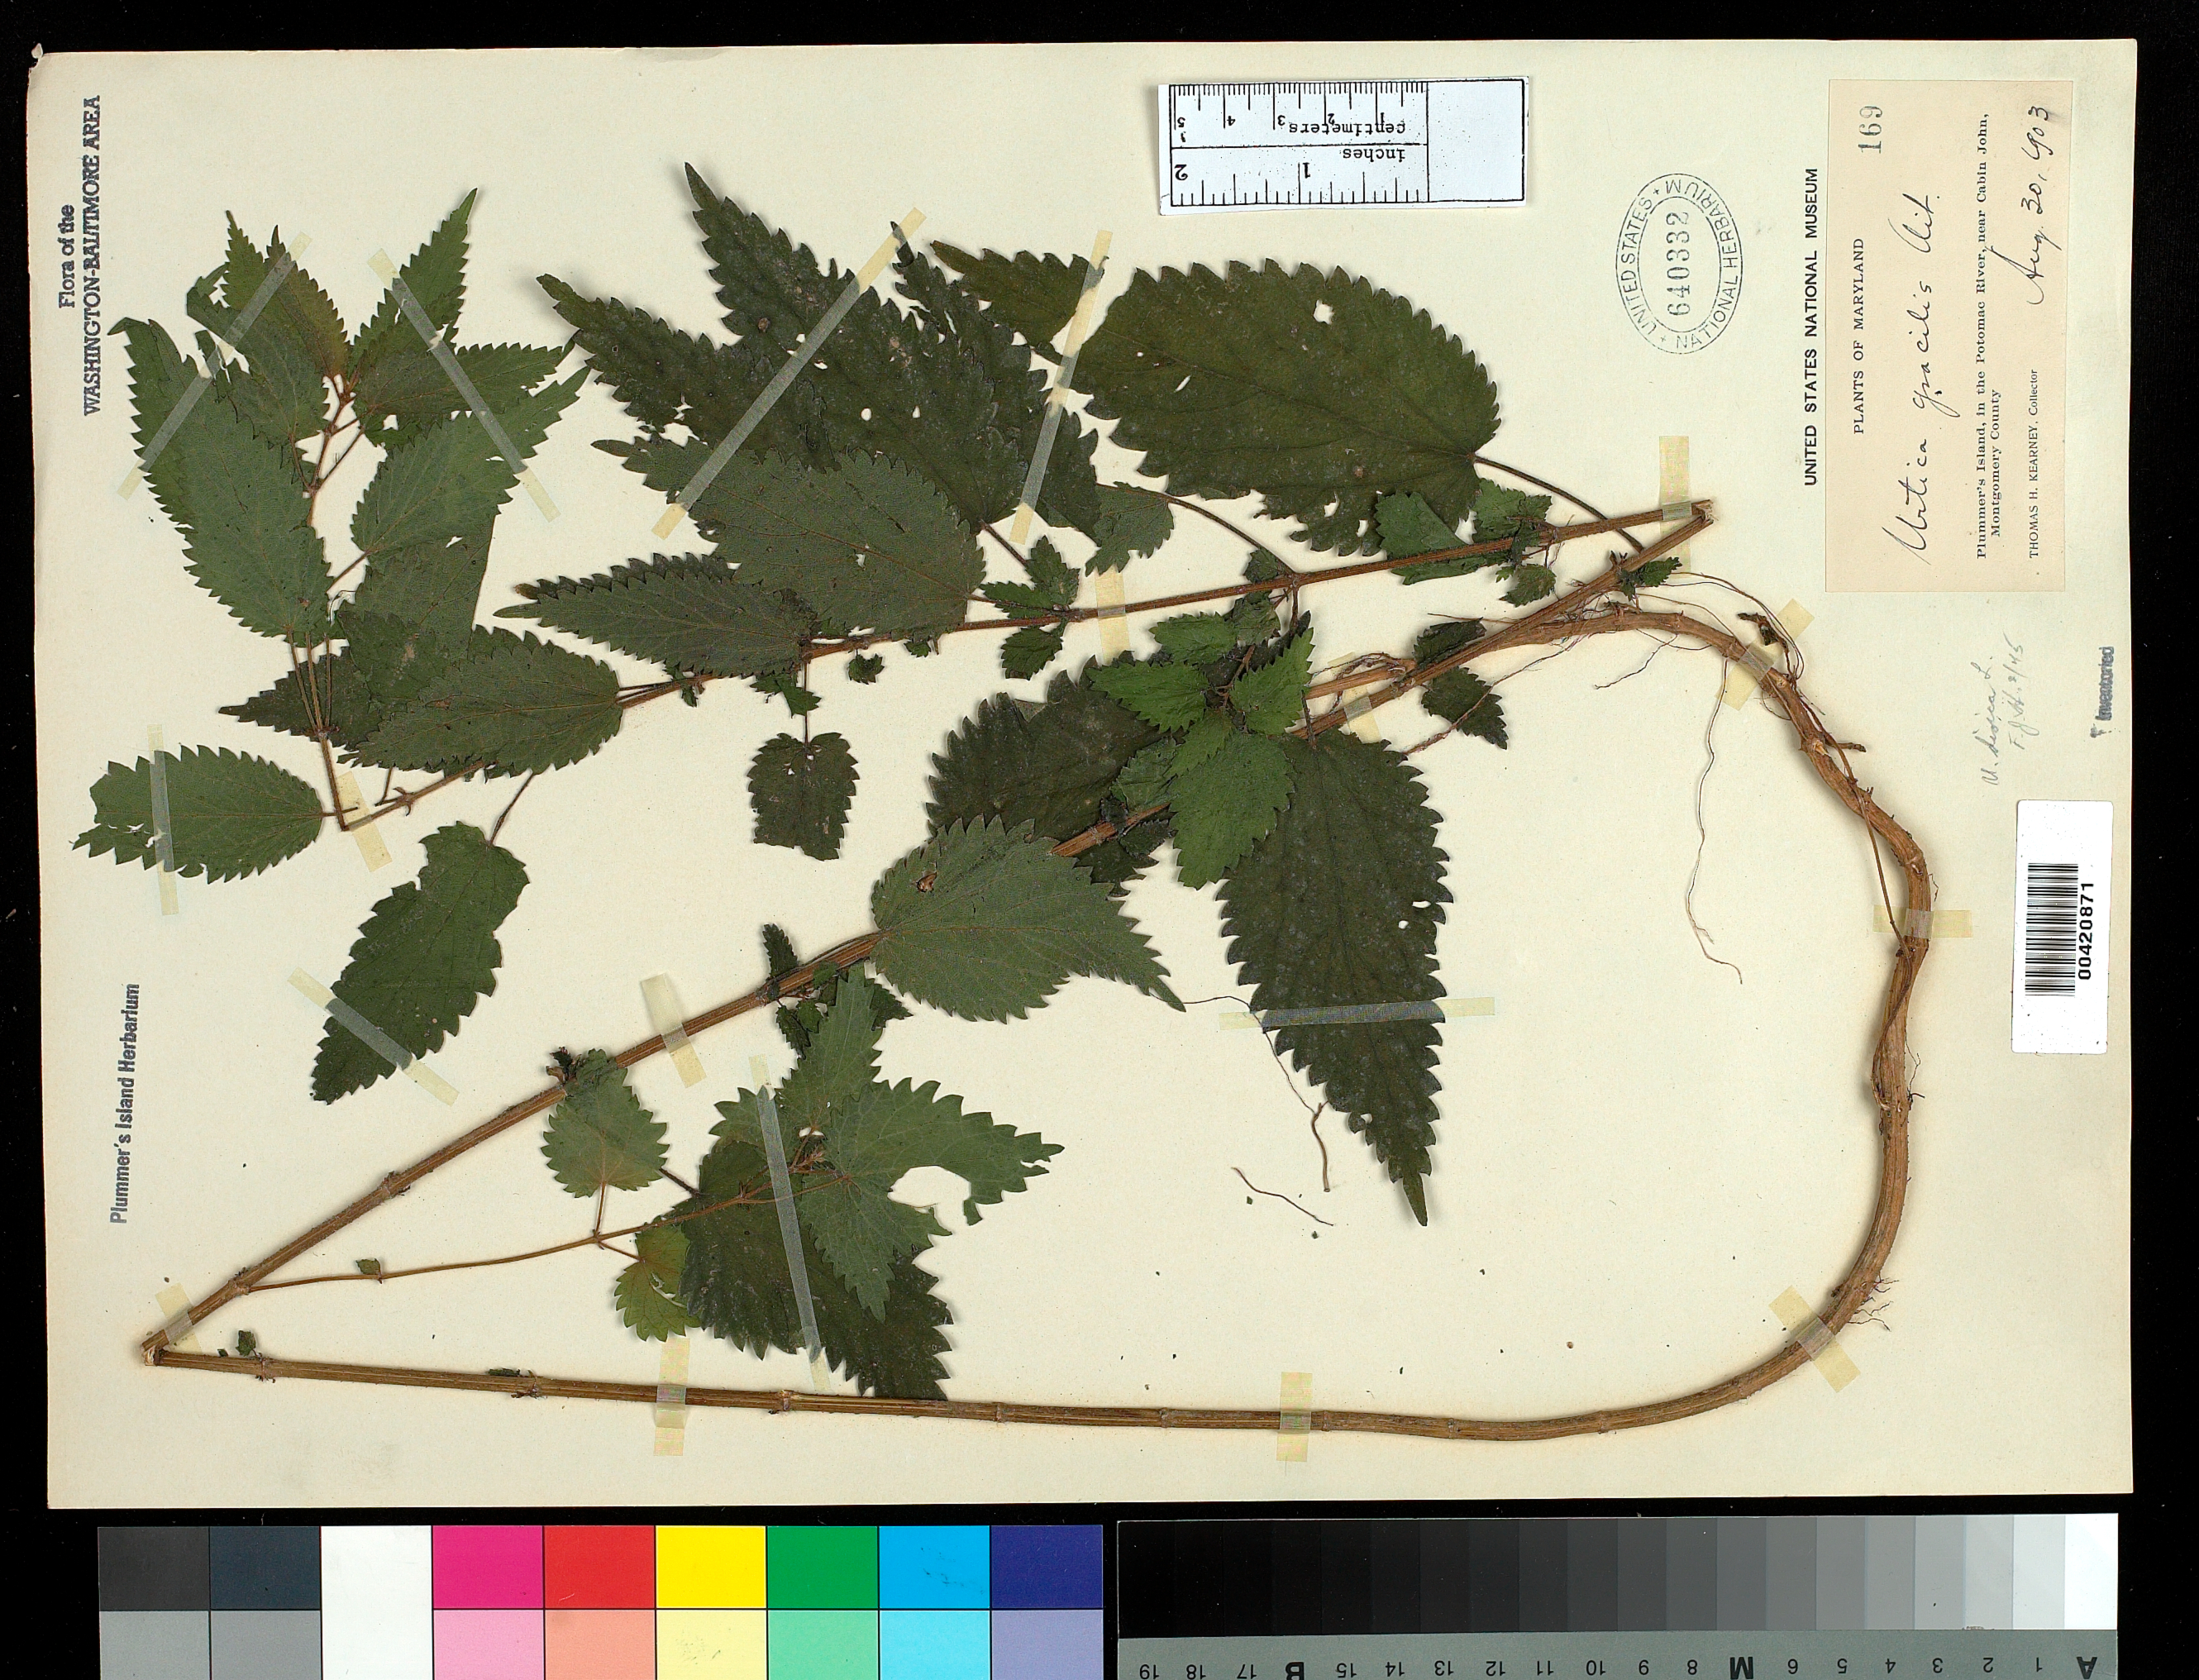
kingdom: Plantae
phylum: Tracheophyta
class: Magnoliopsida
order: Rosales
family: Urticaceae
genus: Urtica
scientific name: Urtica dioica subsp. gracilis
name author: L.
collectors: T. H. Kearney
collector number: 169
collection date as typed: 30 Aug 1903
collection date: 1903-08-30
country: United States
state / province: Maryland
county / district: Montgomery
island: Plummers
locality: Plummer's Island C. & O. Canal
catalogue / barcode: US 640332